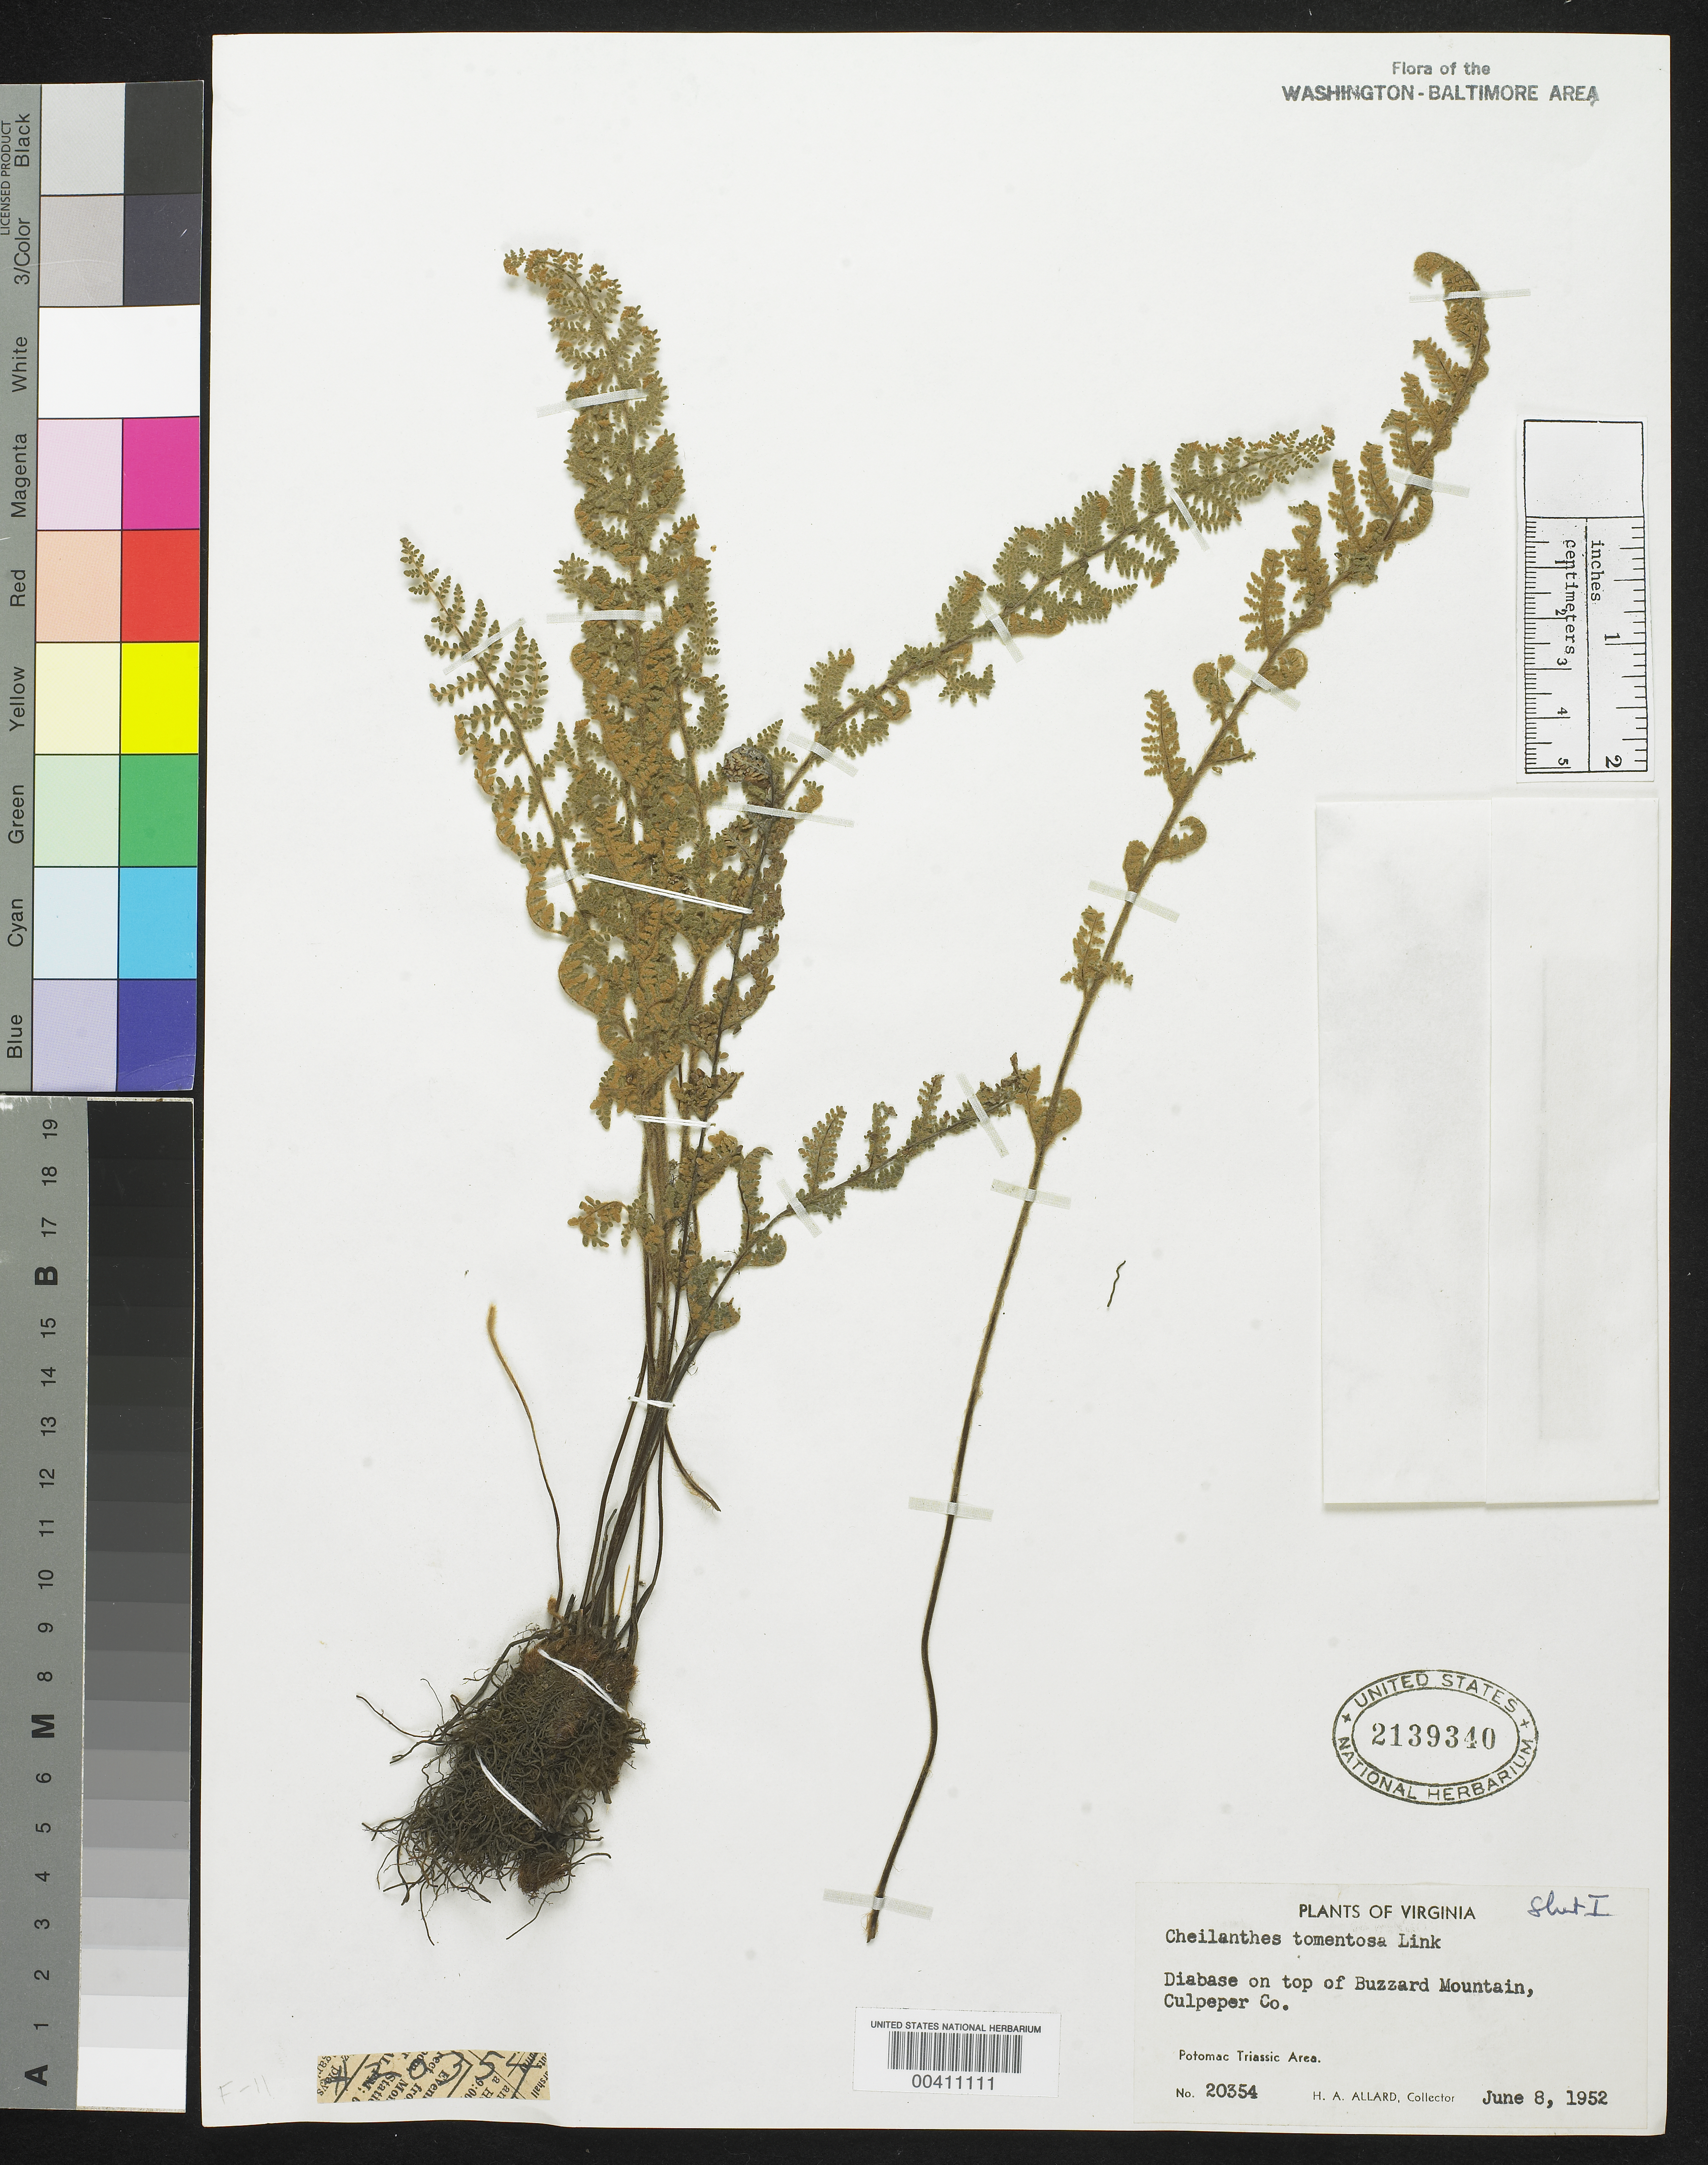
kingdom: Plantae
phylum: Tracheophyta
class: Polypodiopsida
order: Polypodiales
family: Pteridaceae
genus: Myriopteris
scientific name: Myriopteris tomentosa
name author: (Link) Fée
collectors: H. A. Allard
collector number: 20354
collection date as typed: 08 Jun 1952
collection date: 1952-06-08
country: United States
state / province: Virginia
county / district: Culpeper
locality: Buzzard Mountain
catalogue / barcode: US 2139340